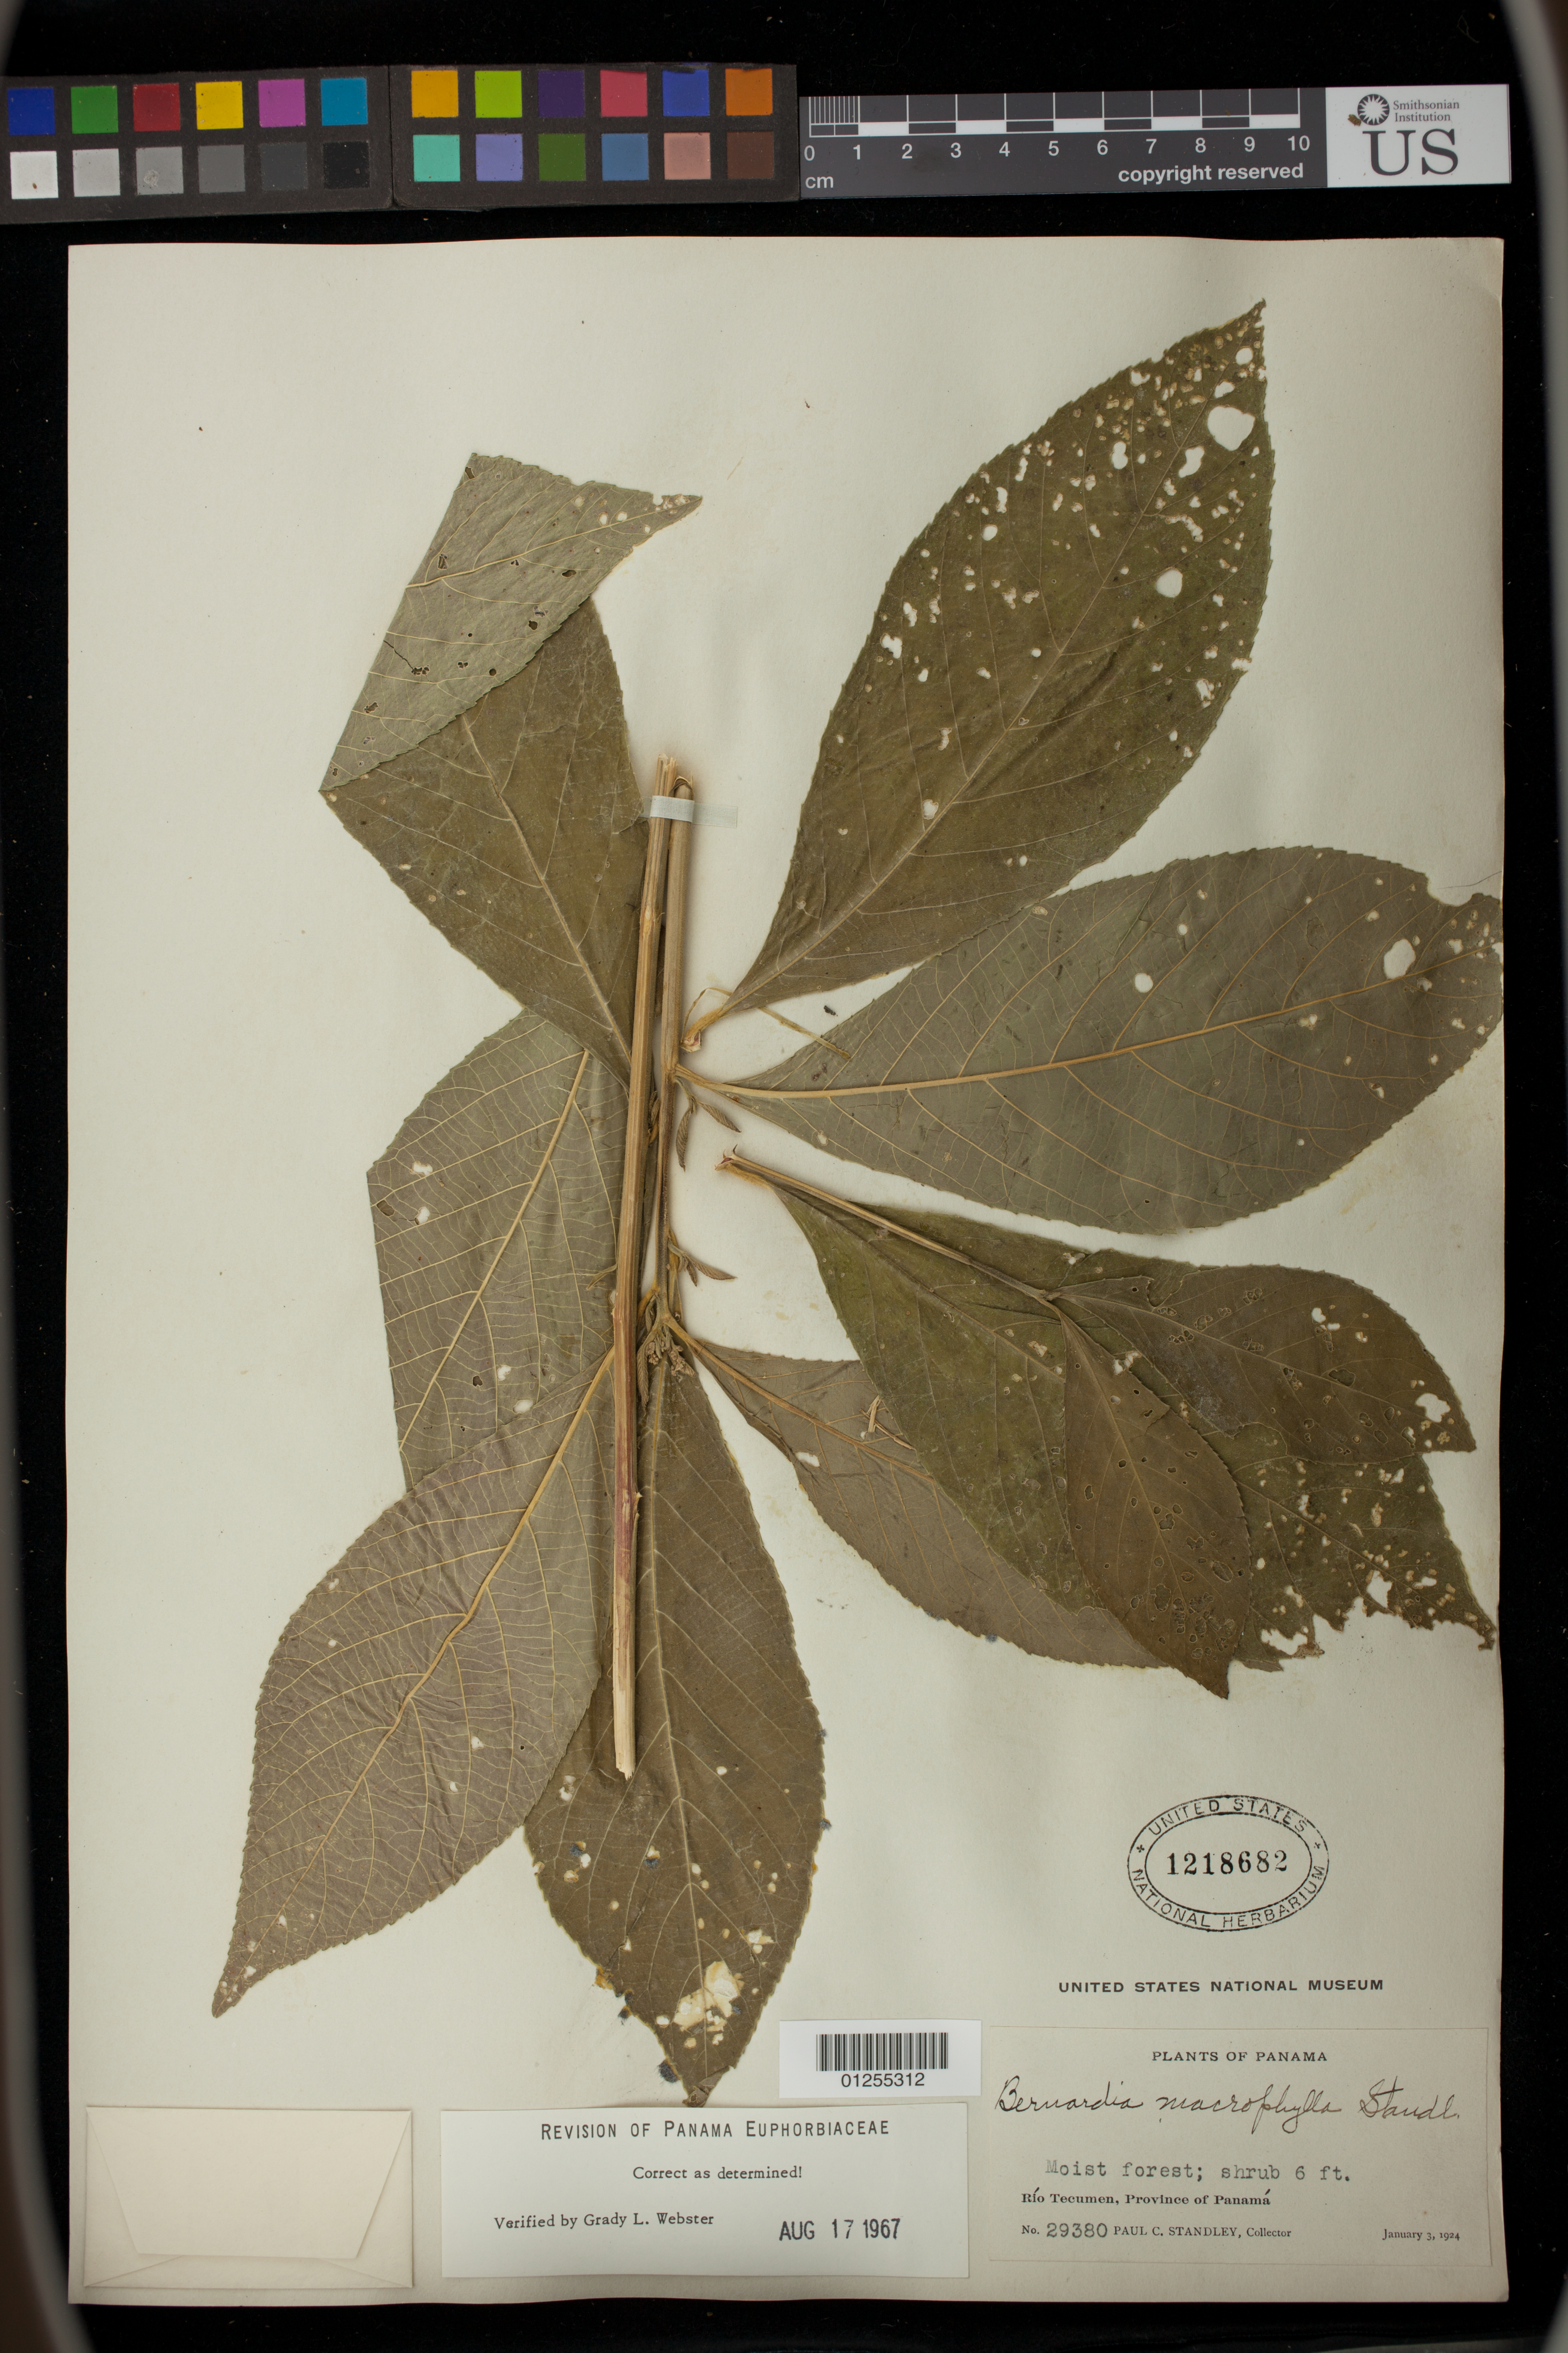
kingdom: Plantae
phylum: Tracheophyta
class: Magnoliopsida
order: Malpighiales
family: Euphorbiaceae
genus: Bernardia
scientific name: Bernardia macrophylla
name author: Standl.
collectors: P. C. Standley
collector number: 29380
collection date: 1924-01-03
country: Panama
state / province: Panamá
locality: Rio Tecumen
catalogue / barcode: US 1218682